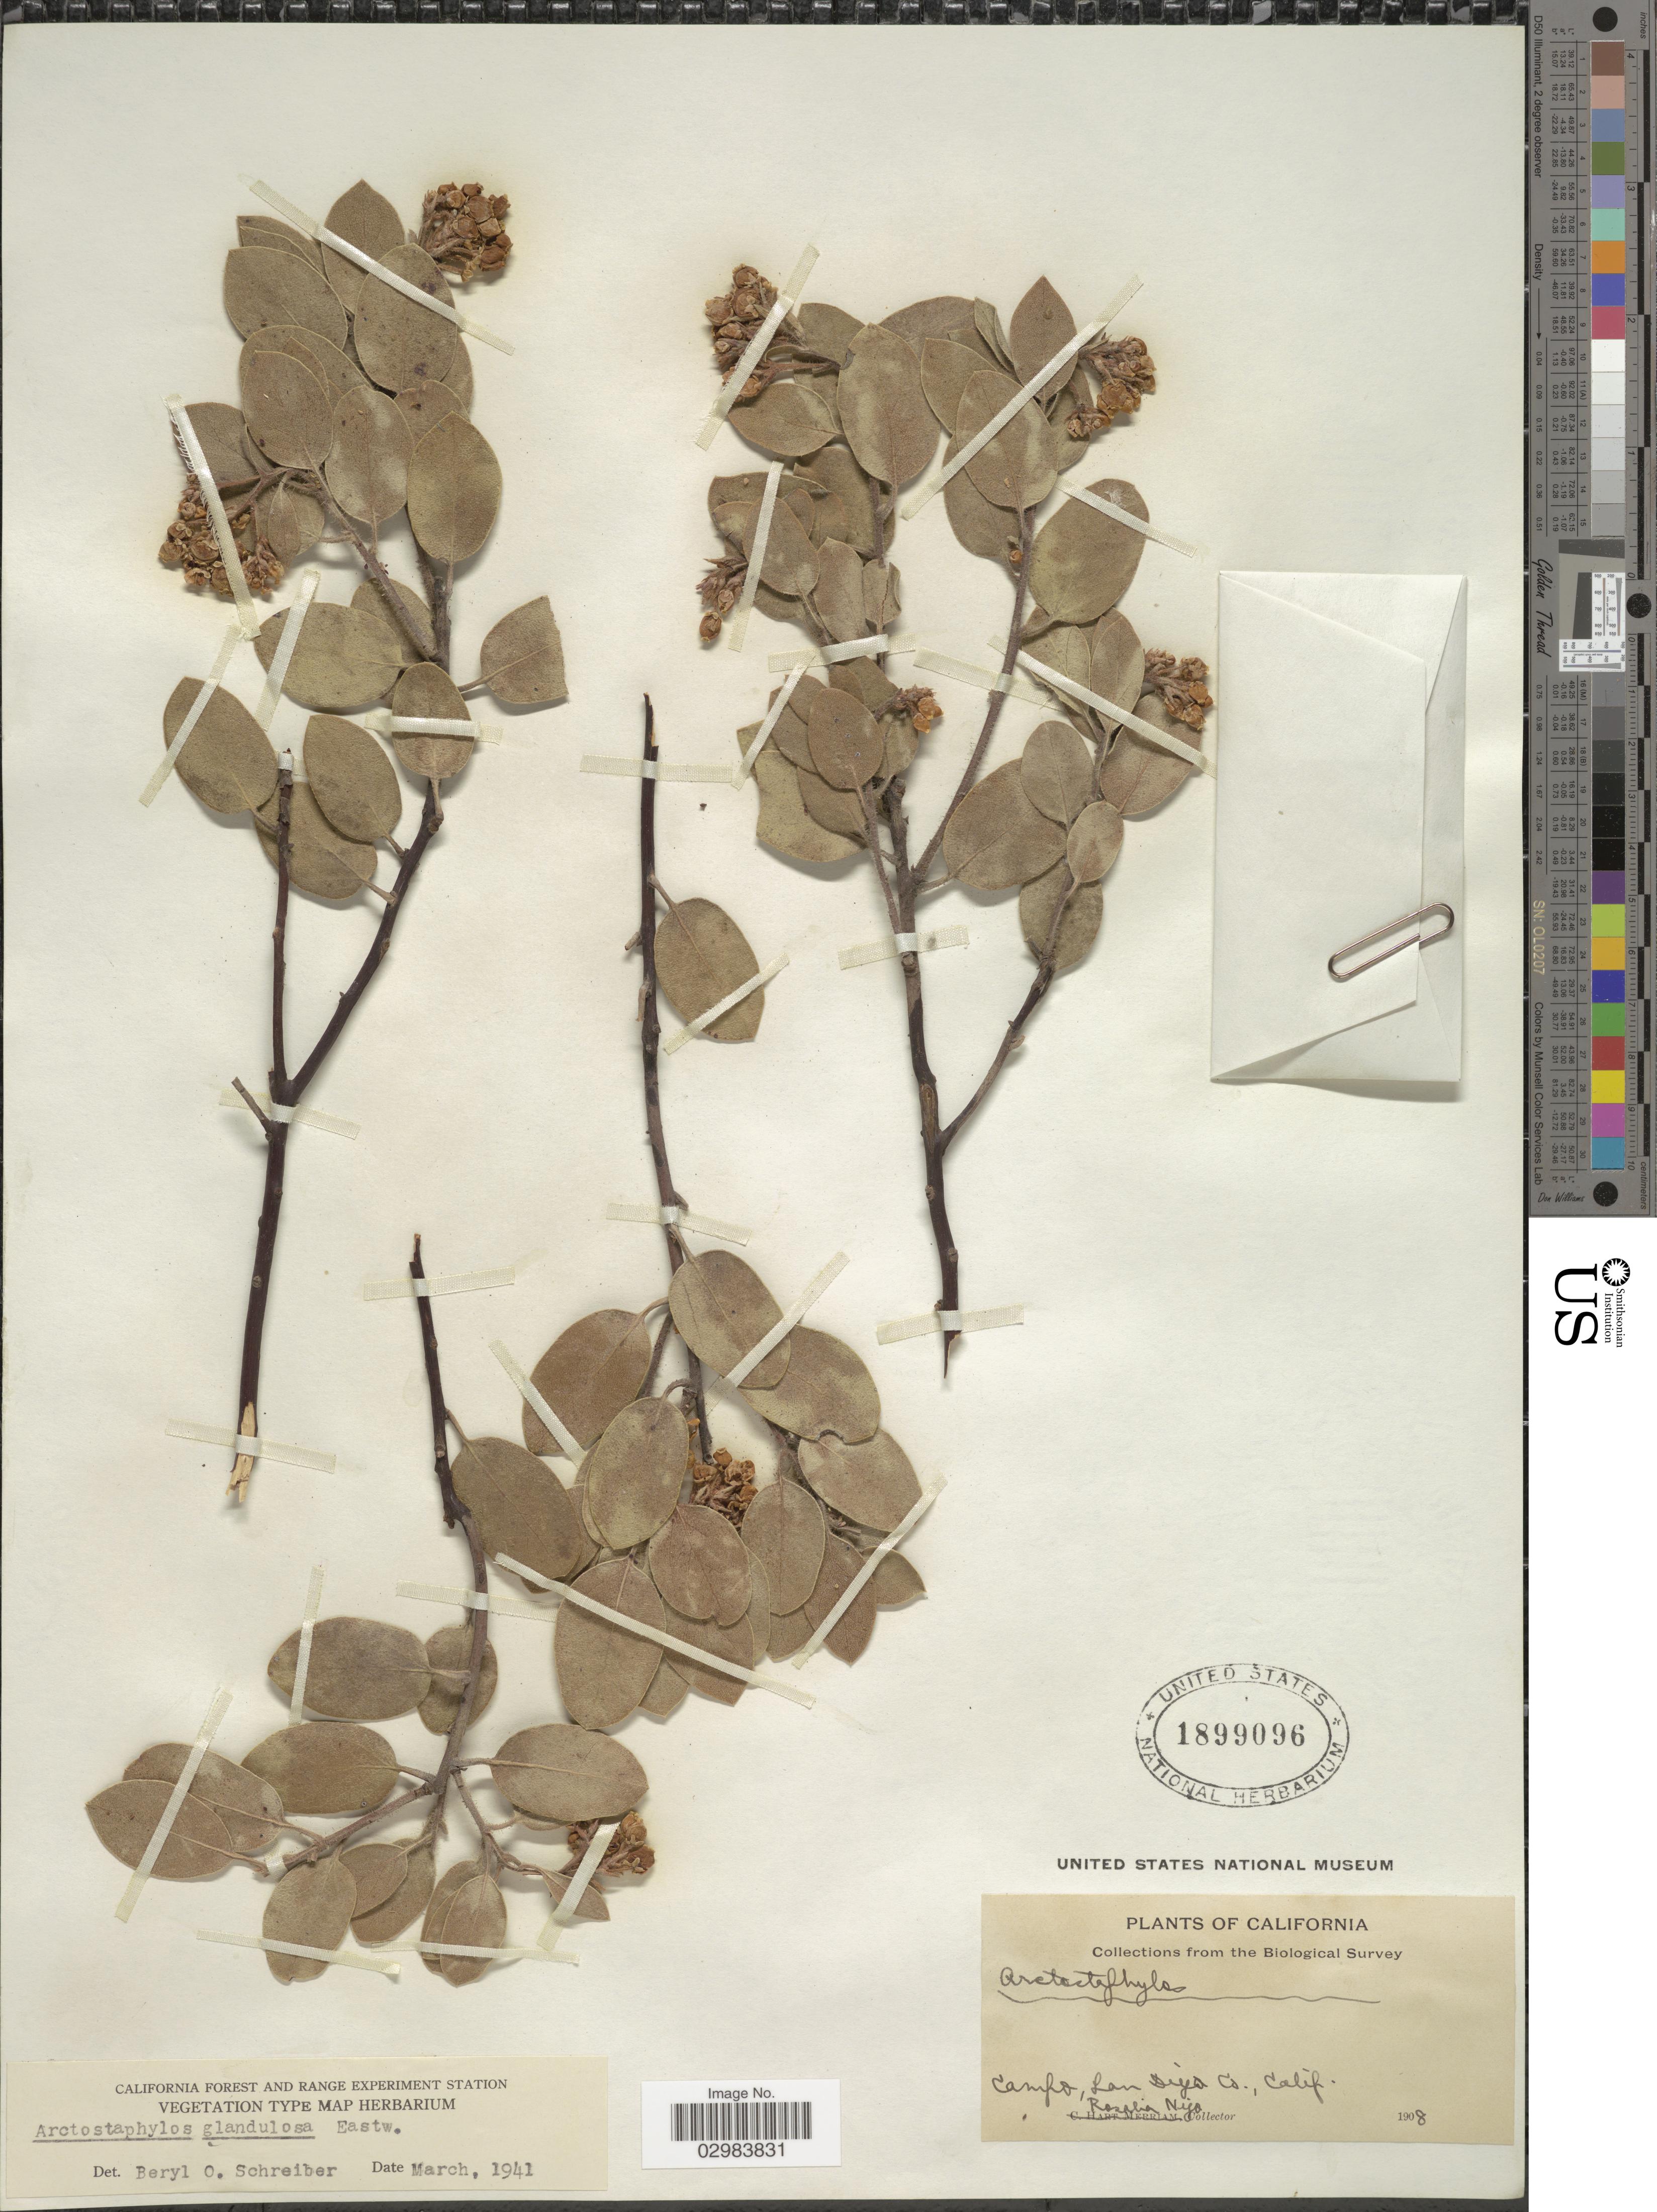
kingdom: Plantae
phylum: Tracheophyta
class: Magnoliopsida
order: Ericales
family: Ericaceae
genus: Arctostaphylos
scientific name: Arctostaphylos glandulosa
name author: Eastw.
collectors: R. Nyo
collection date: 1908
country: United States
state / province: California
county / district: San Diego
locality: Campo, San Diego Co.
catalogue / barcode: US 1899096